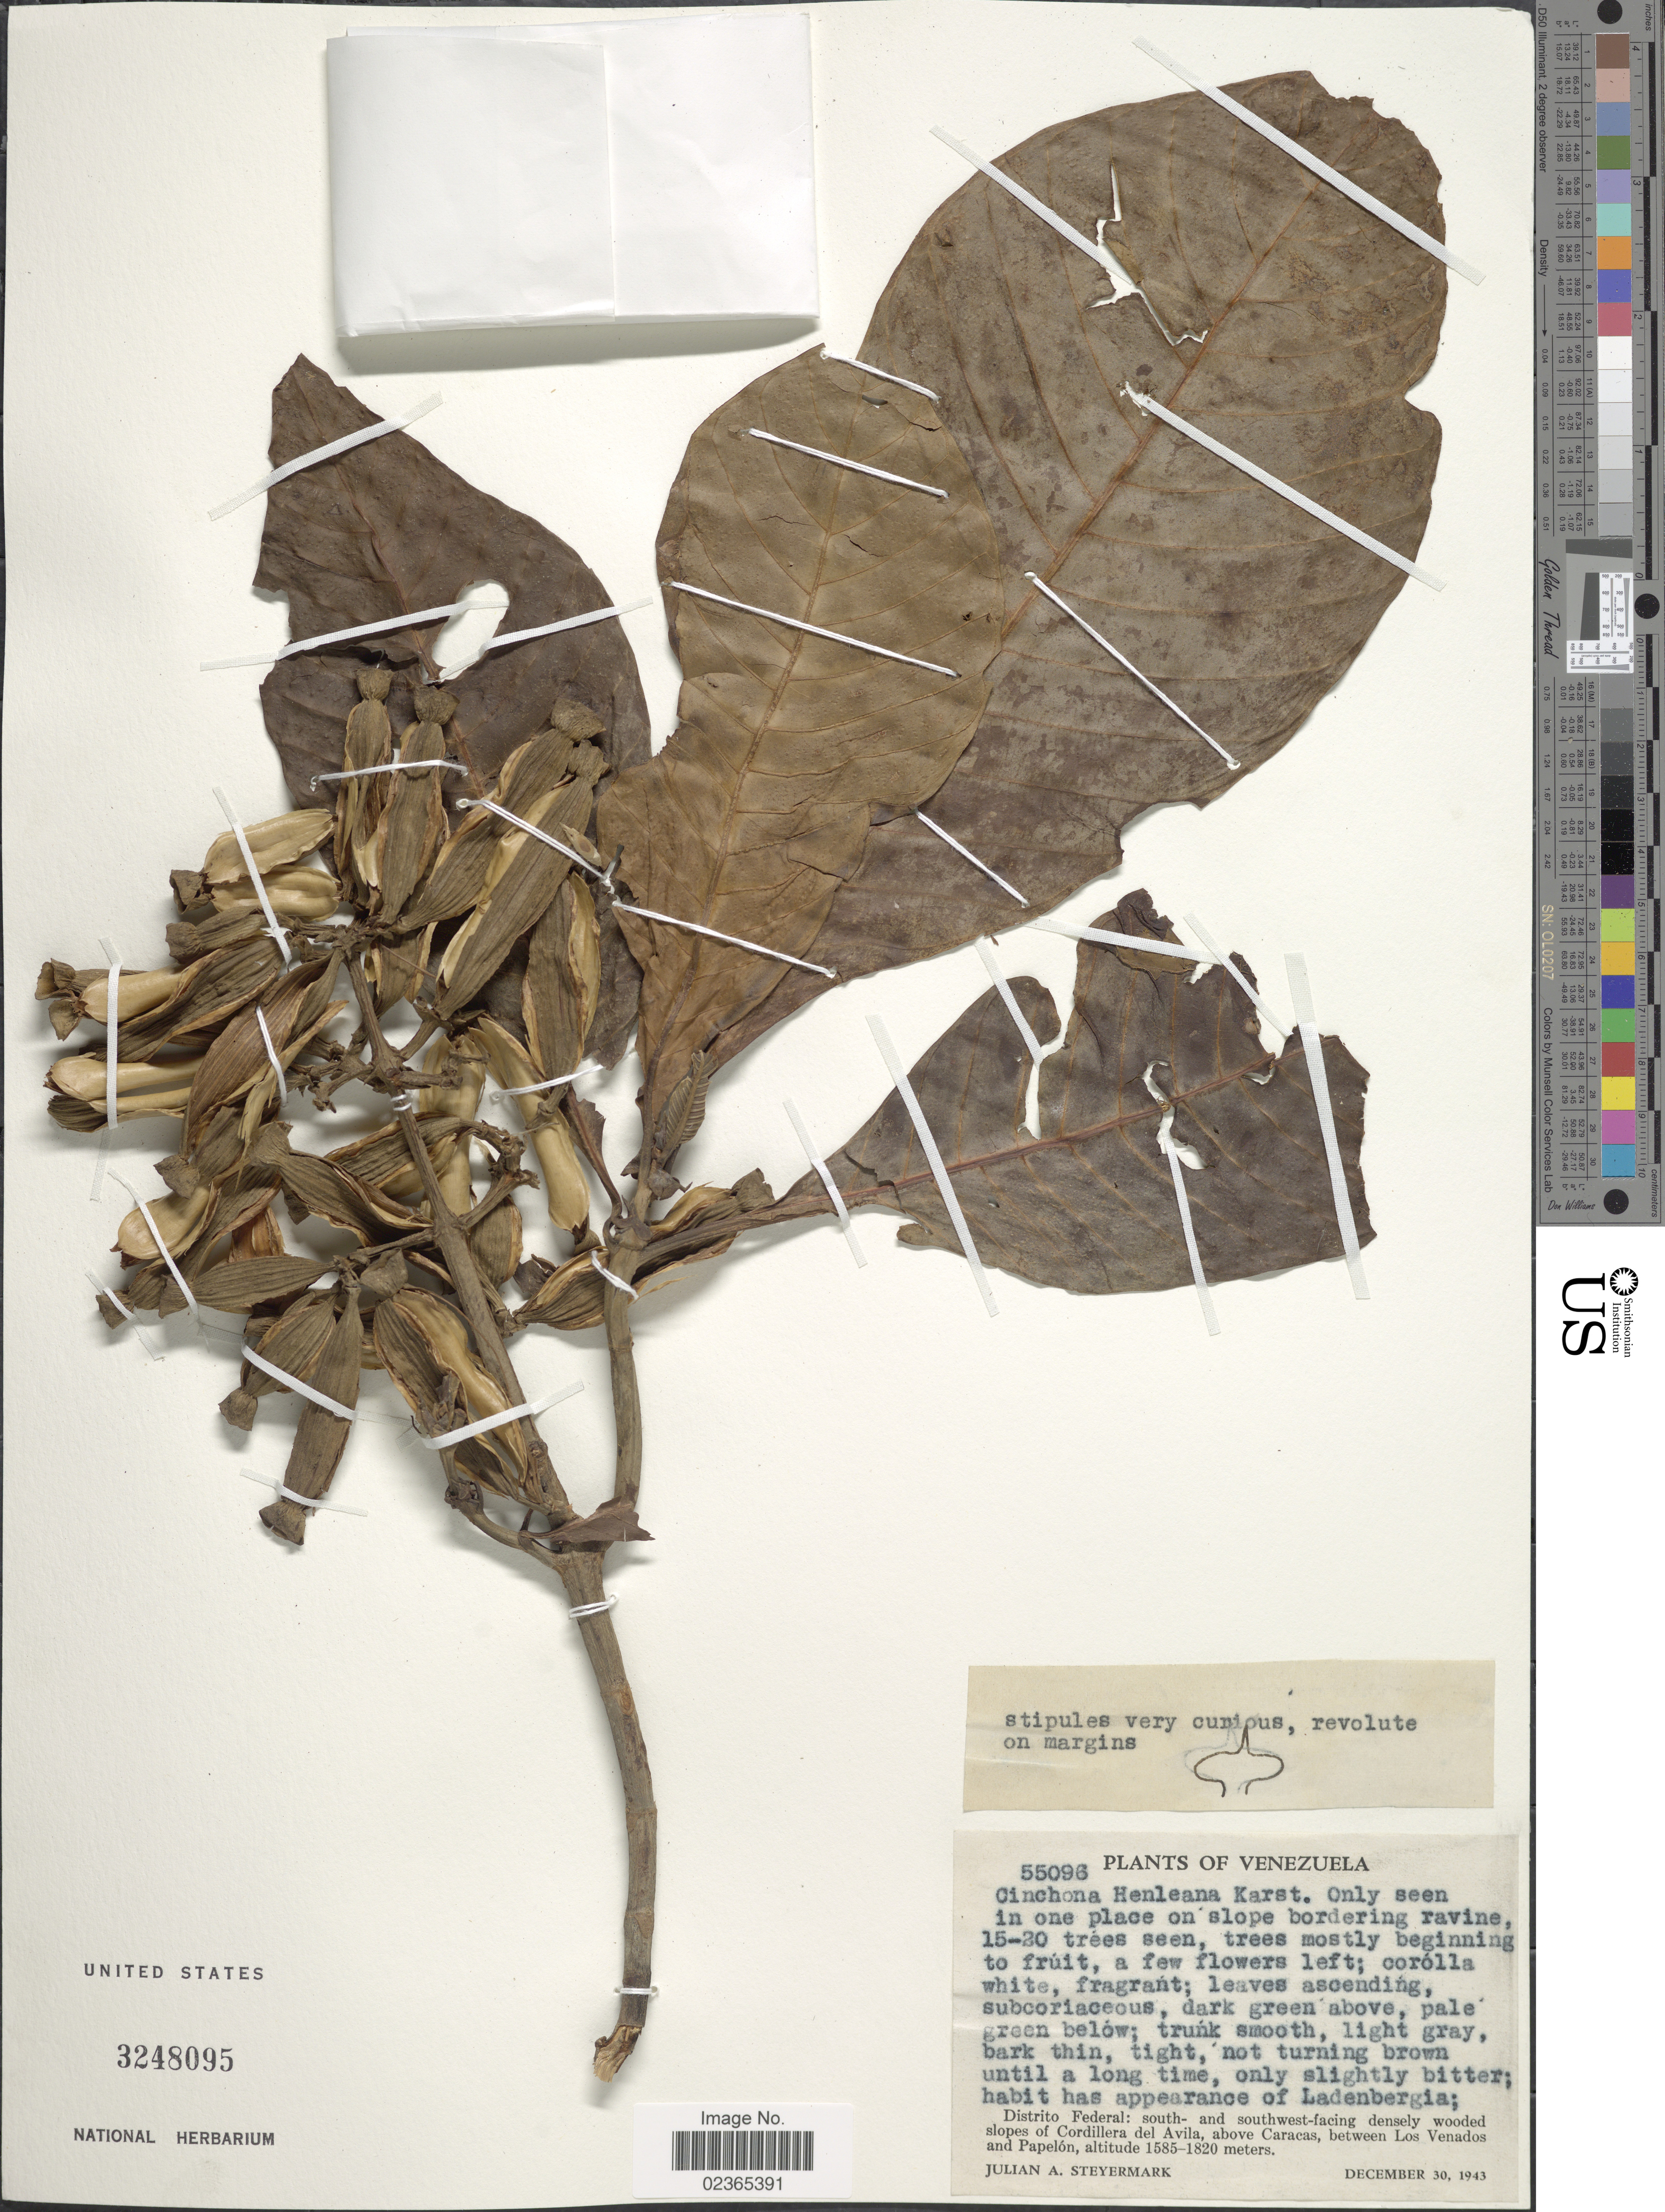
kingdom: Plantae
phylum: Tracheophyta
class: Magnoliopsida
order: Gentianales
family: Rubiaceae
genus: Ladenbergia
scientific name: Ladenbergia muzonensis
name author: (Goudot) Standl.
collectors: J. Steyermark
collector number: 55096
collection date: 1943-12-30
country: Venezuela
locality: Distrito Federal: south- and southwest facing densely wooded slopes of Cordillera del Avila, above Caracas, between Los Venados and Papelon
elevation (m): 1585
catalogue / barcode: US 3248095